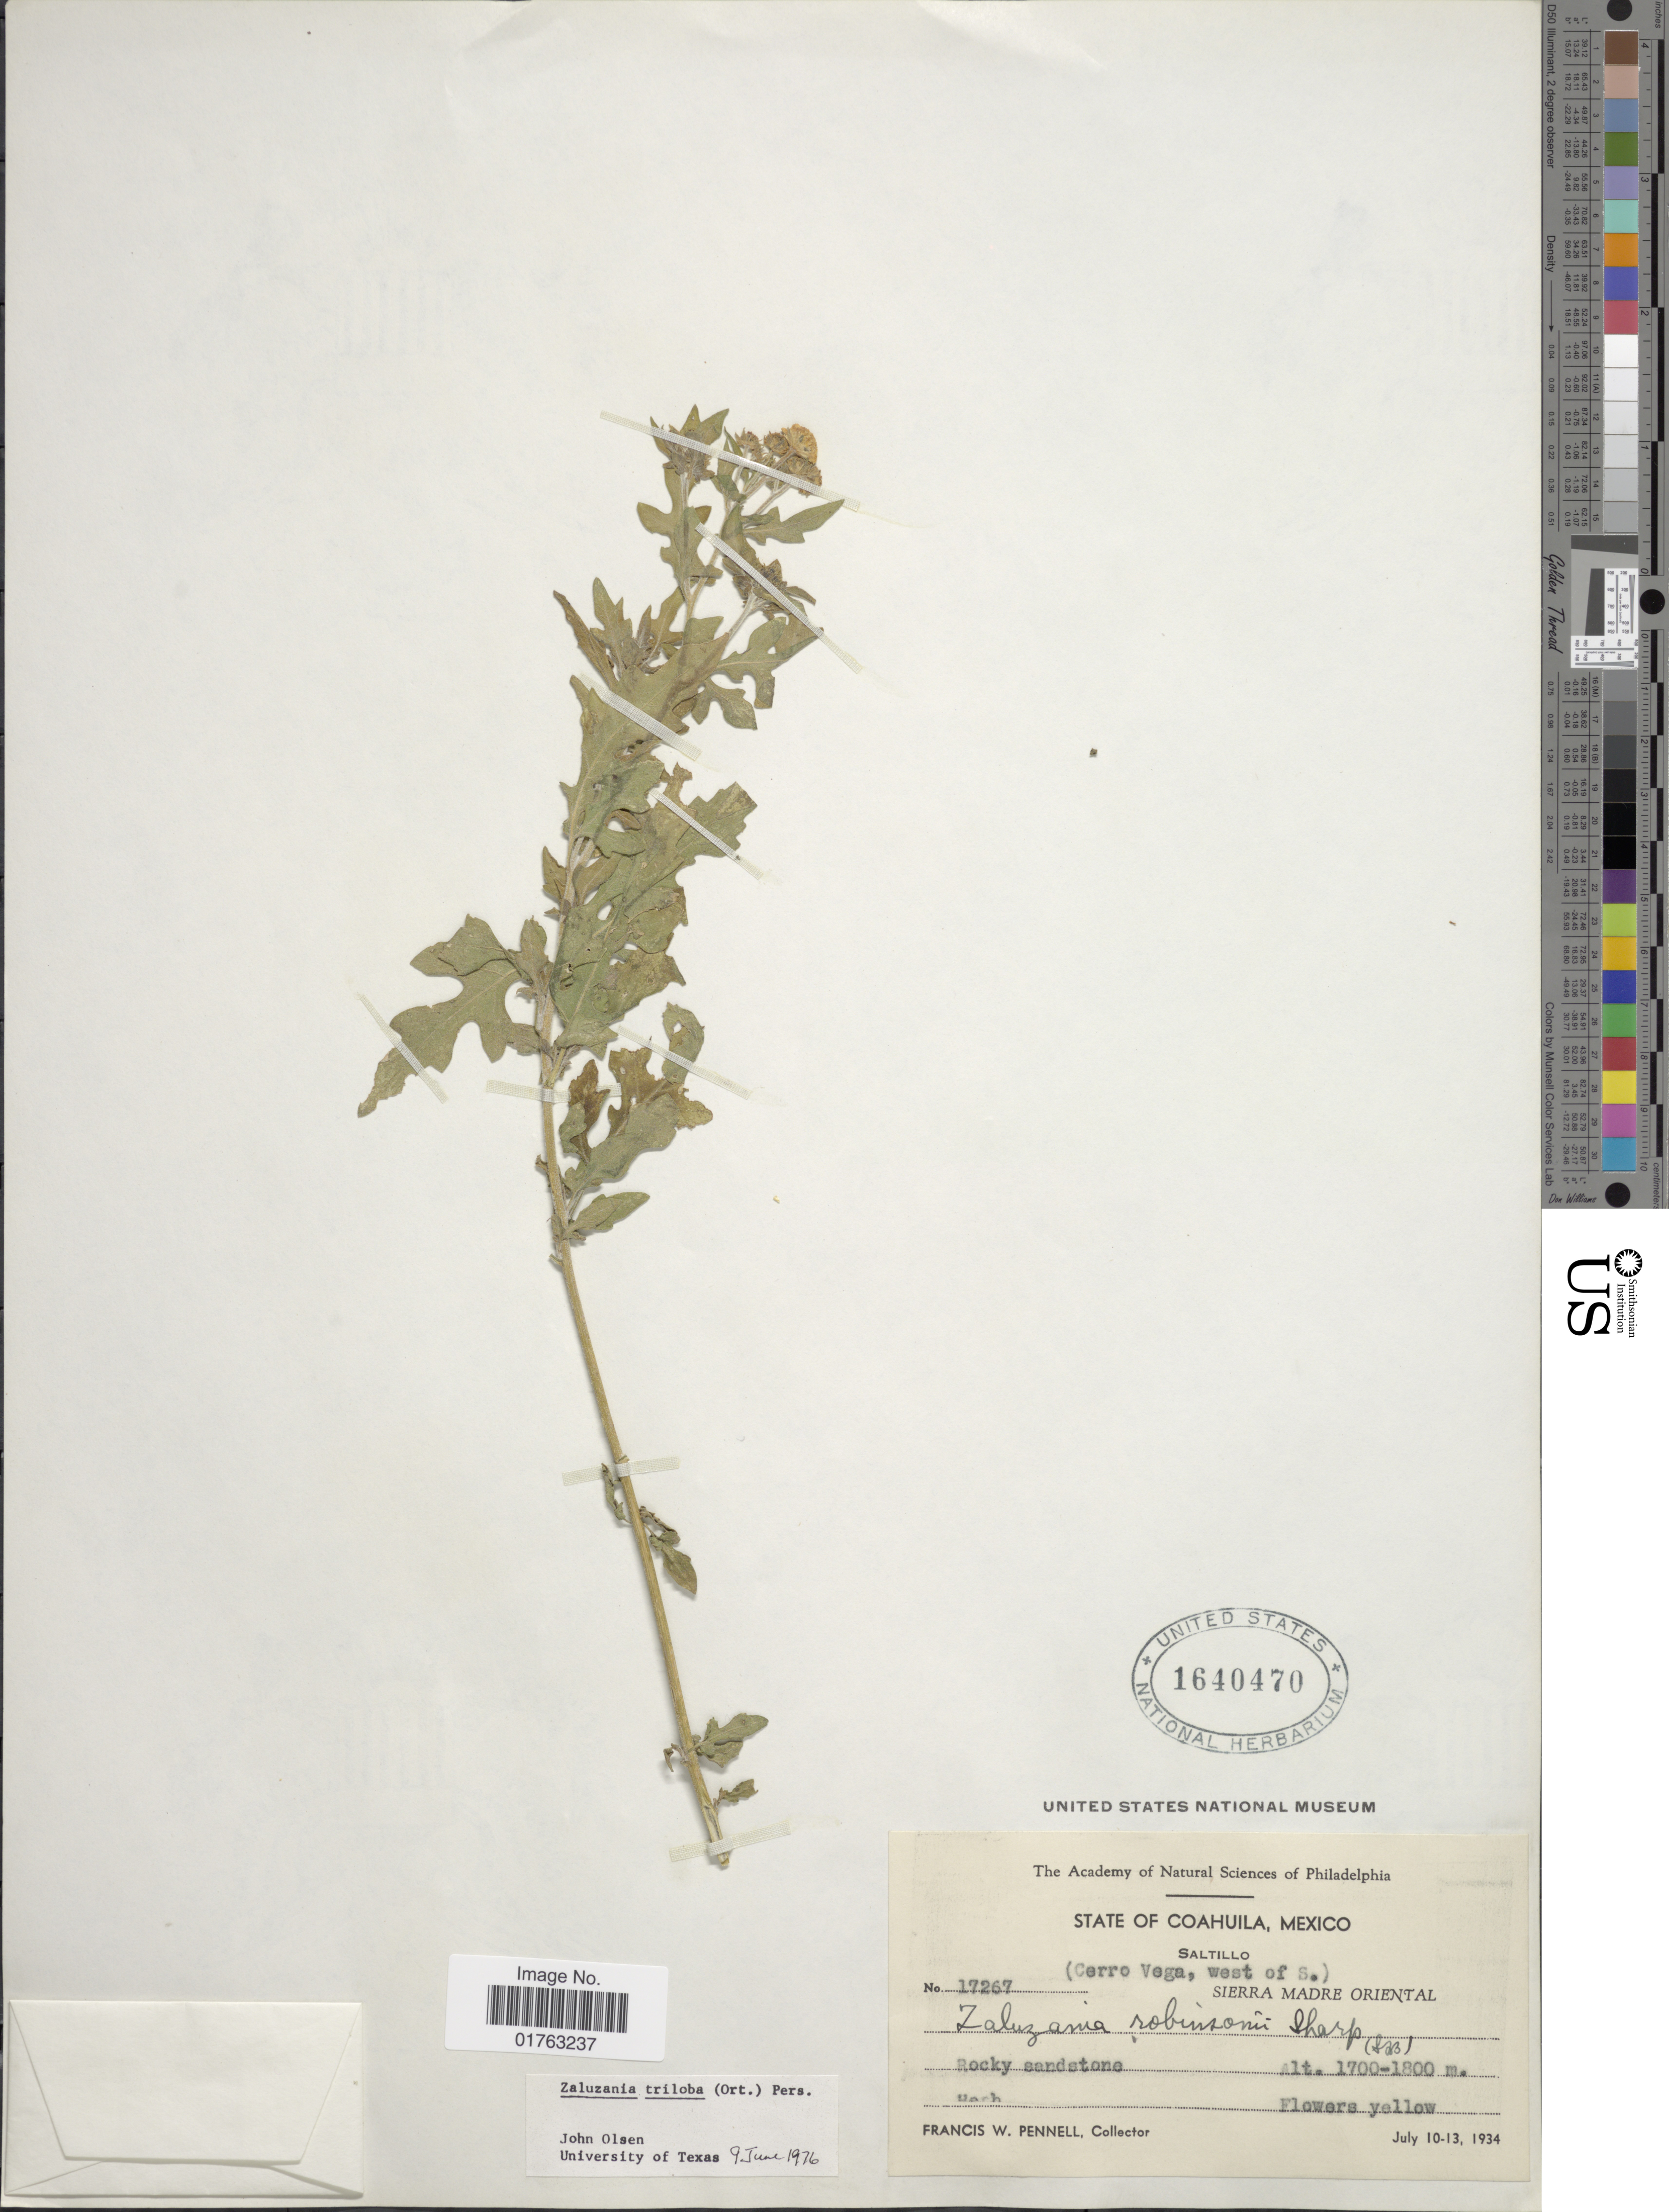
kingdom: Plantae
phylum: Tracheophyta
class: Magnoliopsida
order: Asterales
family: Asteraceae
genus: Zaluzania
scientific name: Zaluzania triloba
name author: (Ortega) Pers.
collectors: F. W. Pennell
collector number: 17267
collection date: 1934-07-10/1934-07-13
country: Mexico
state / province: Coahuila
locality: Saltillo. (Cerro Vega, west of S.) Sierra Madre oriental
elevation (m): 1700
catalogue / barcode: US 1640470